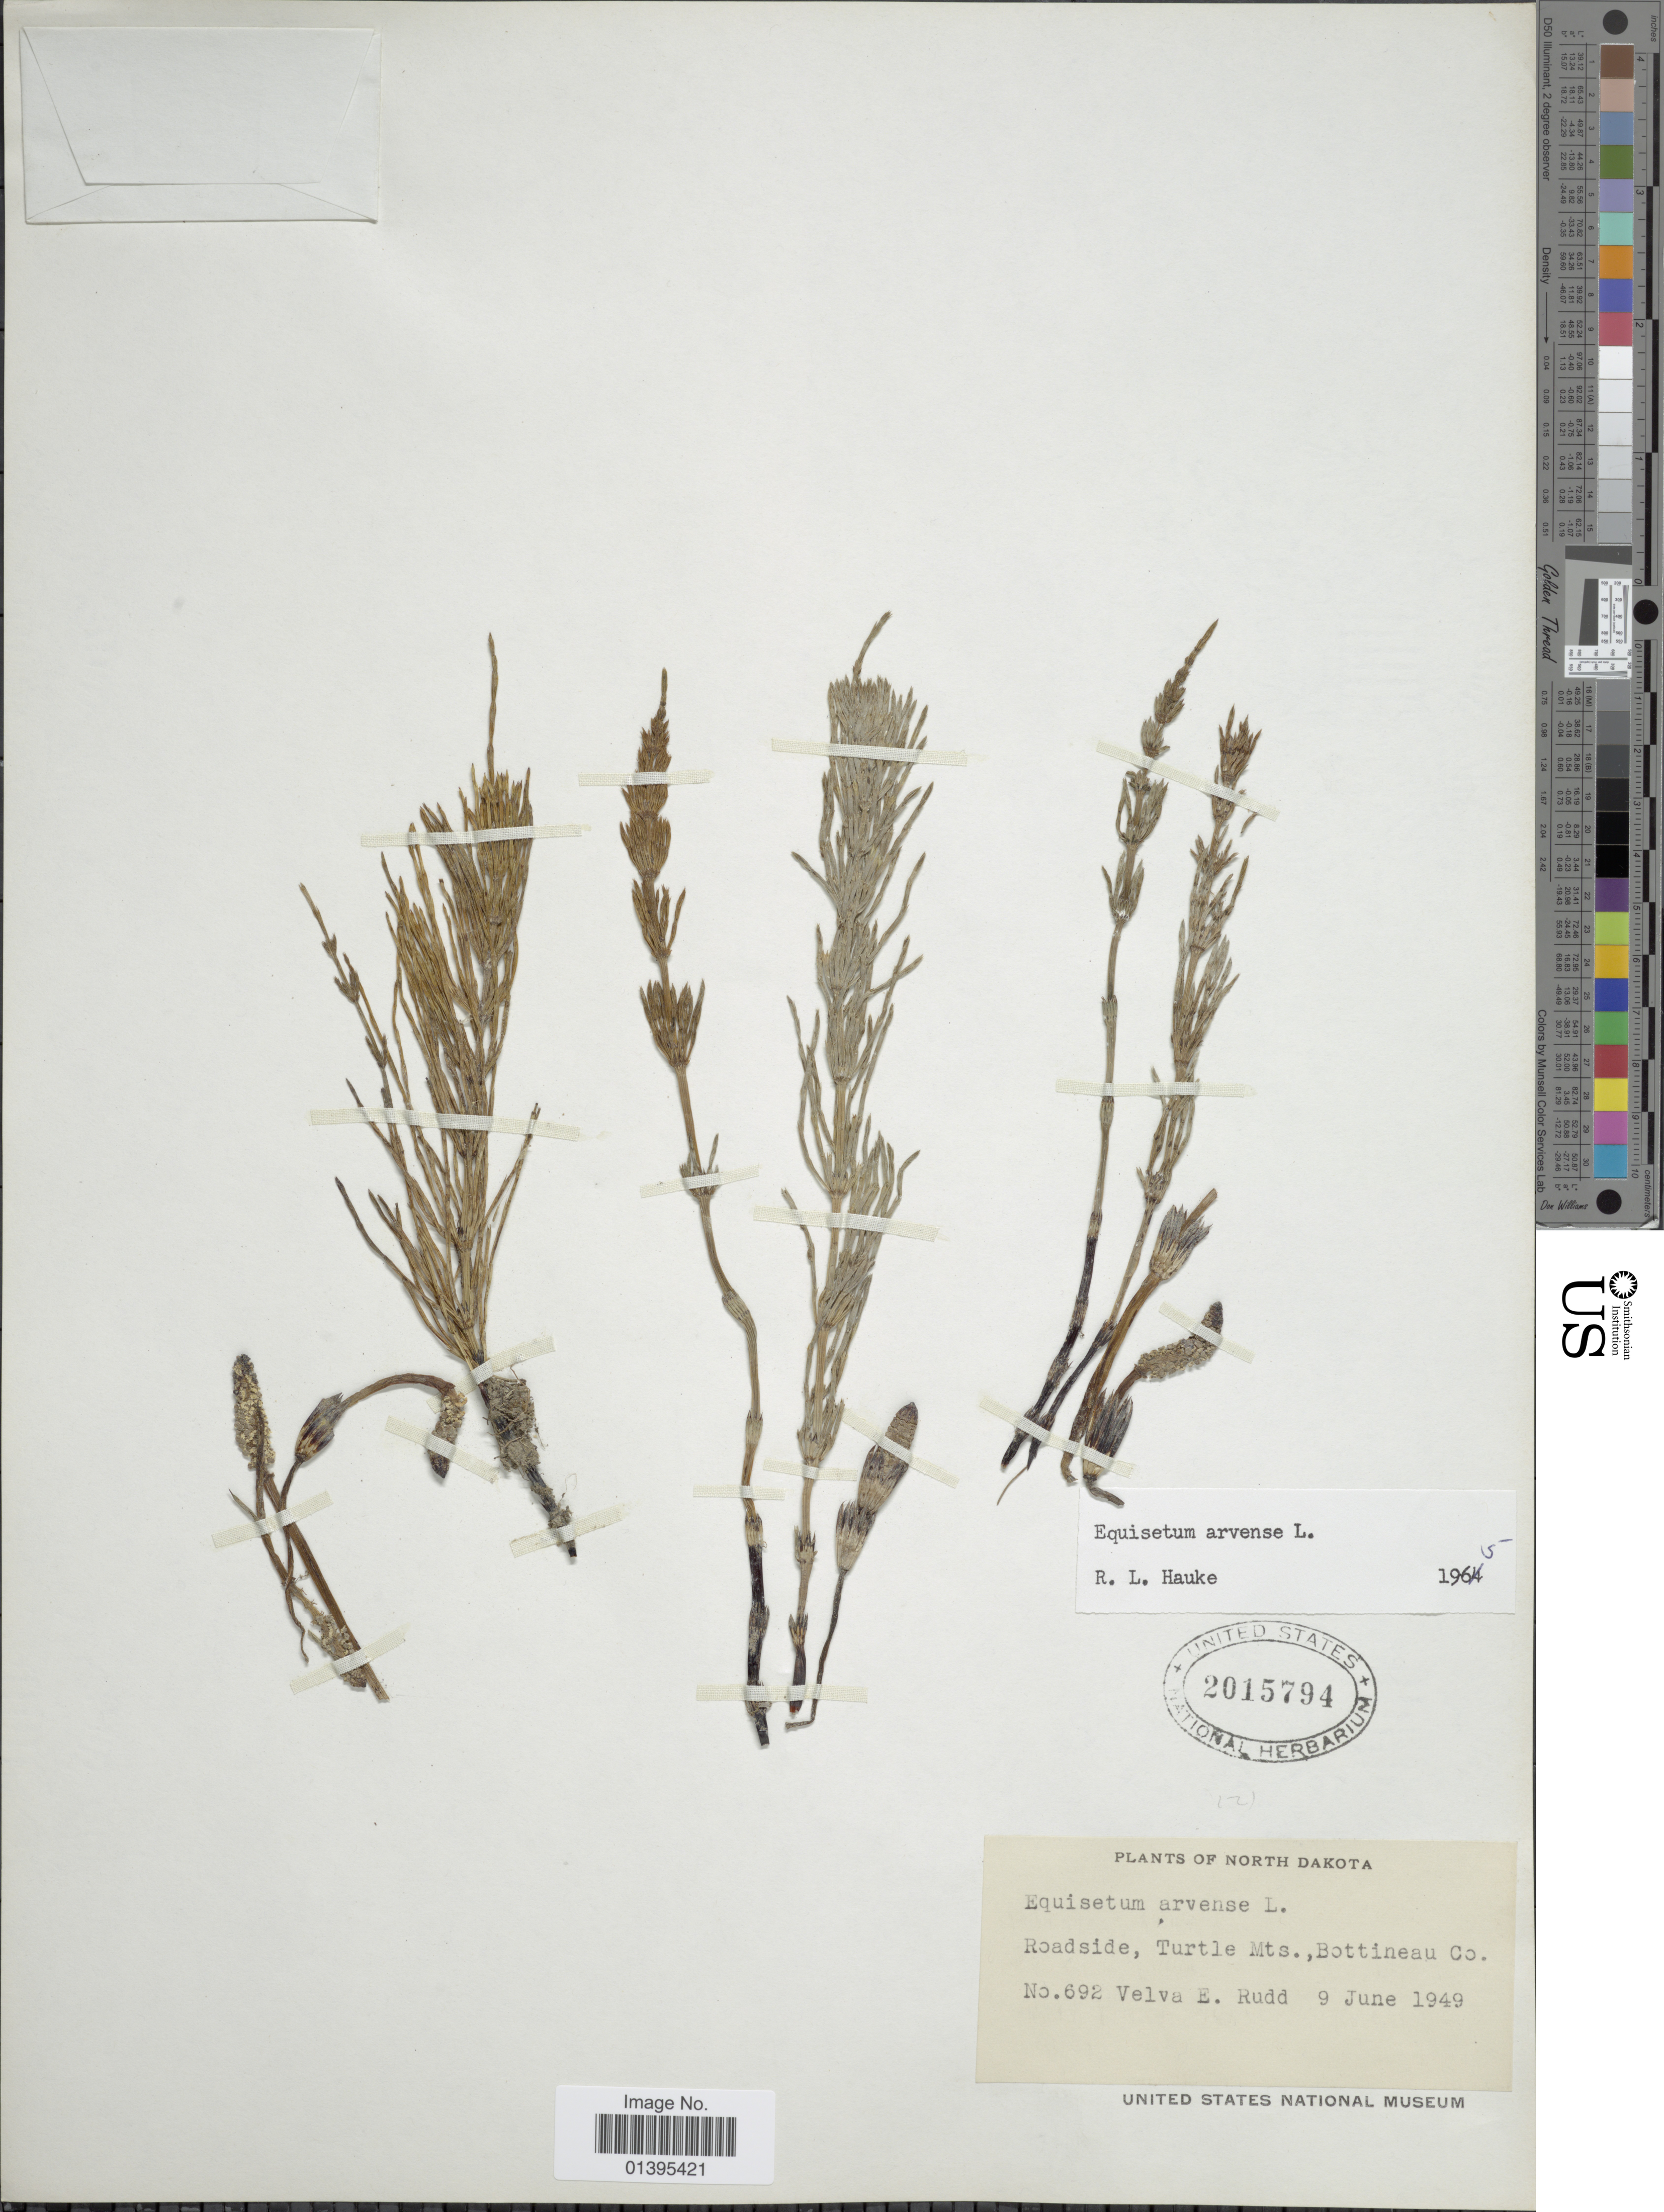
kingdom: Plantae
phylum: Tracheophyta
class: Polypodiopsida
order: Equisetales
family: Equisetaceae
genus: Equisetum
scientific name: Equisetum arvense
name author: L.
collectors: V. E. Rudd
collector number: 692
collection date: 1949-06-09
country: United States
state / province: North Dakota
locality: Roadside, Turtle Mts., Bottineau Co.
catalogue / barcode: US 2015794